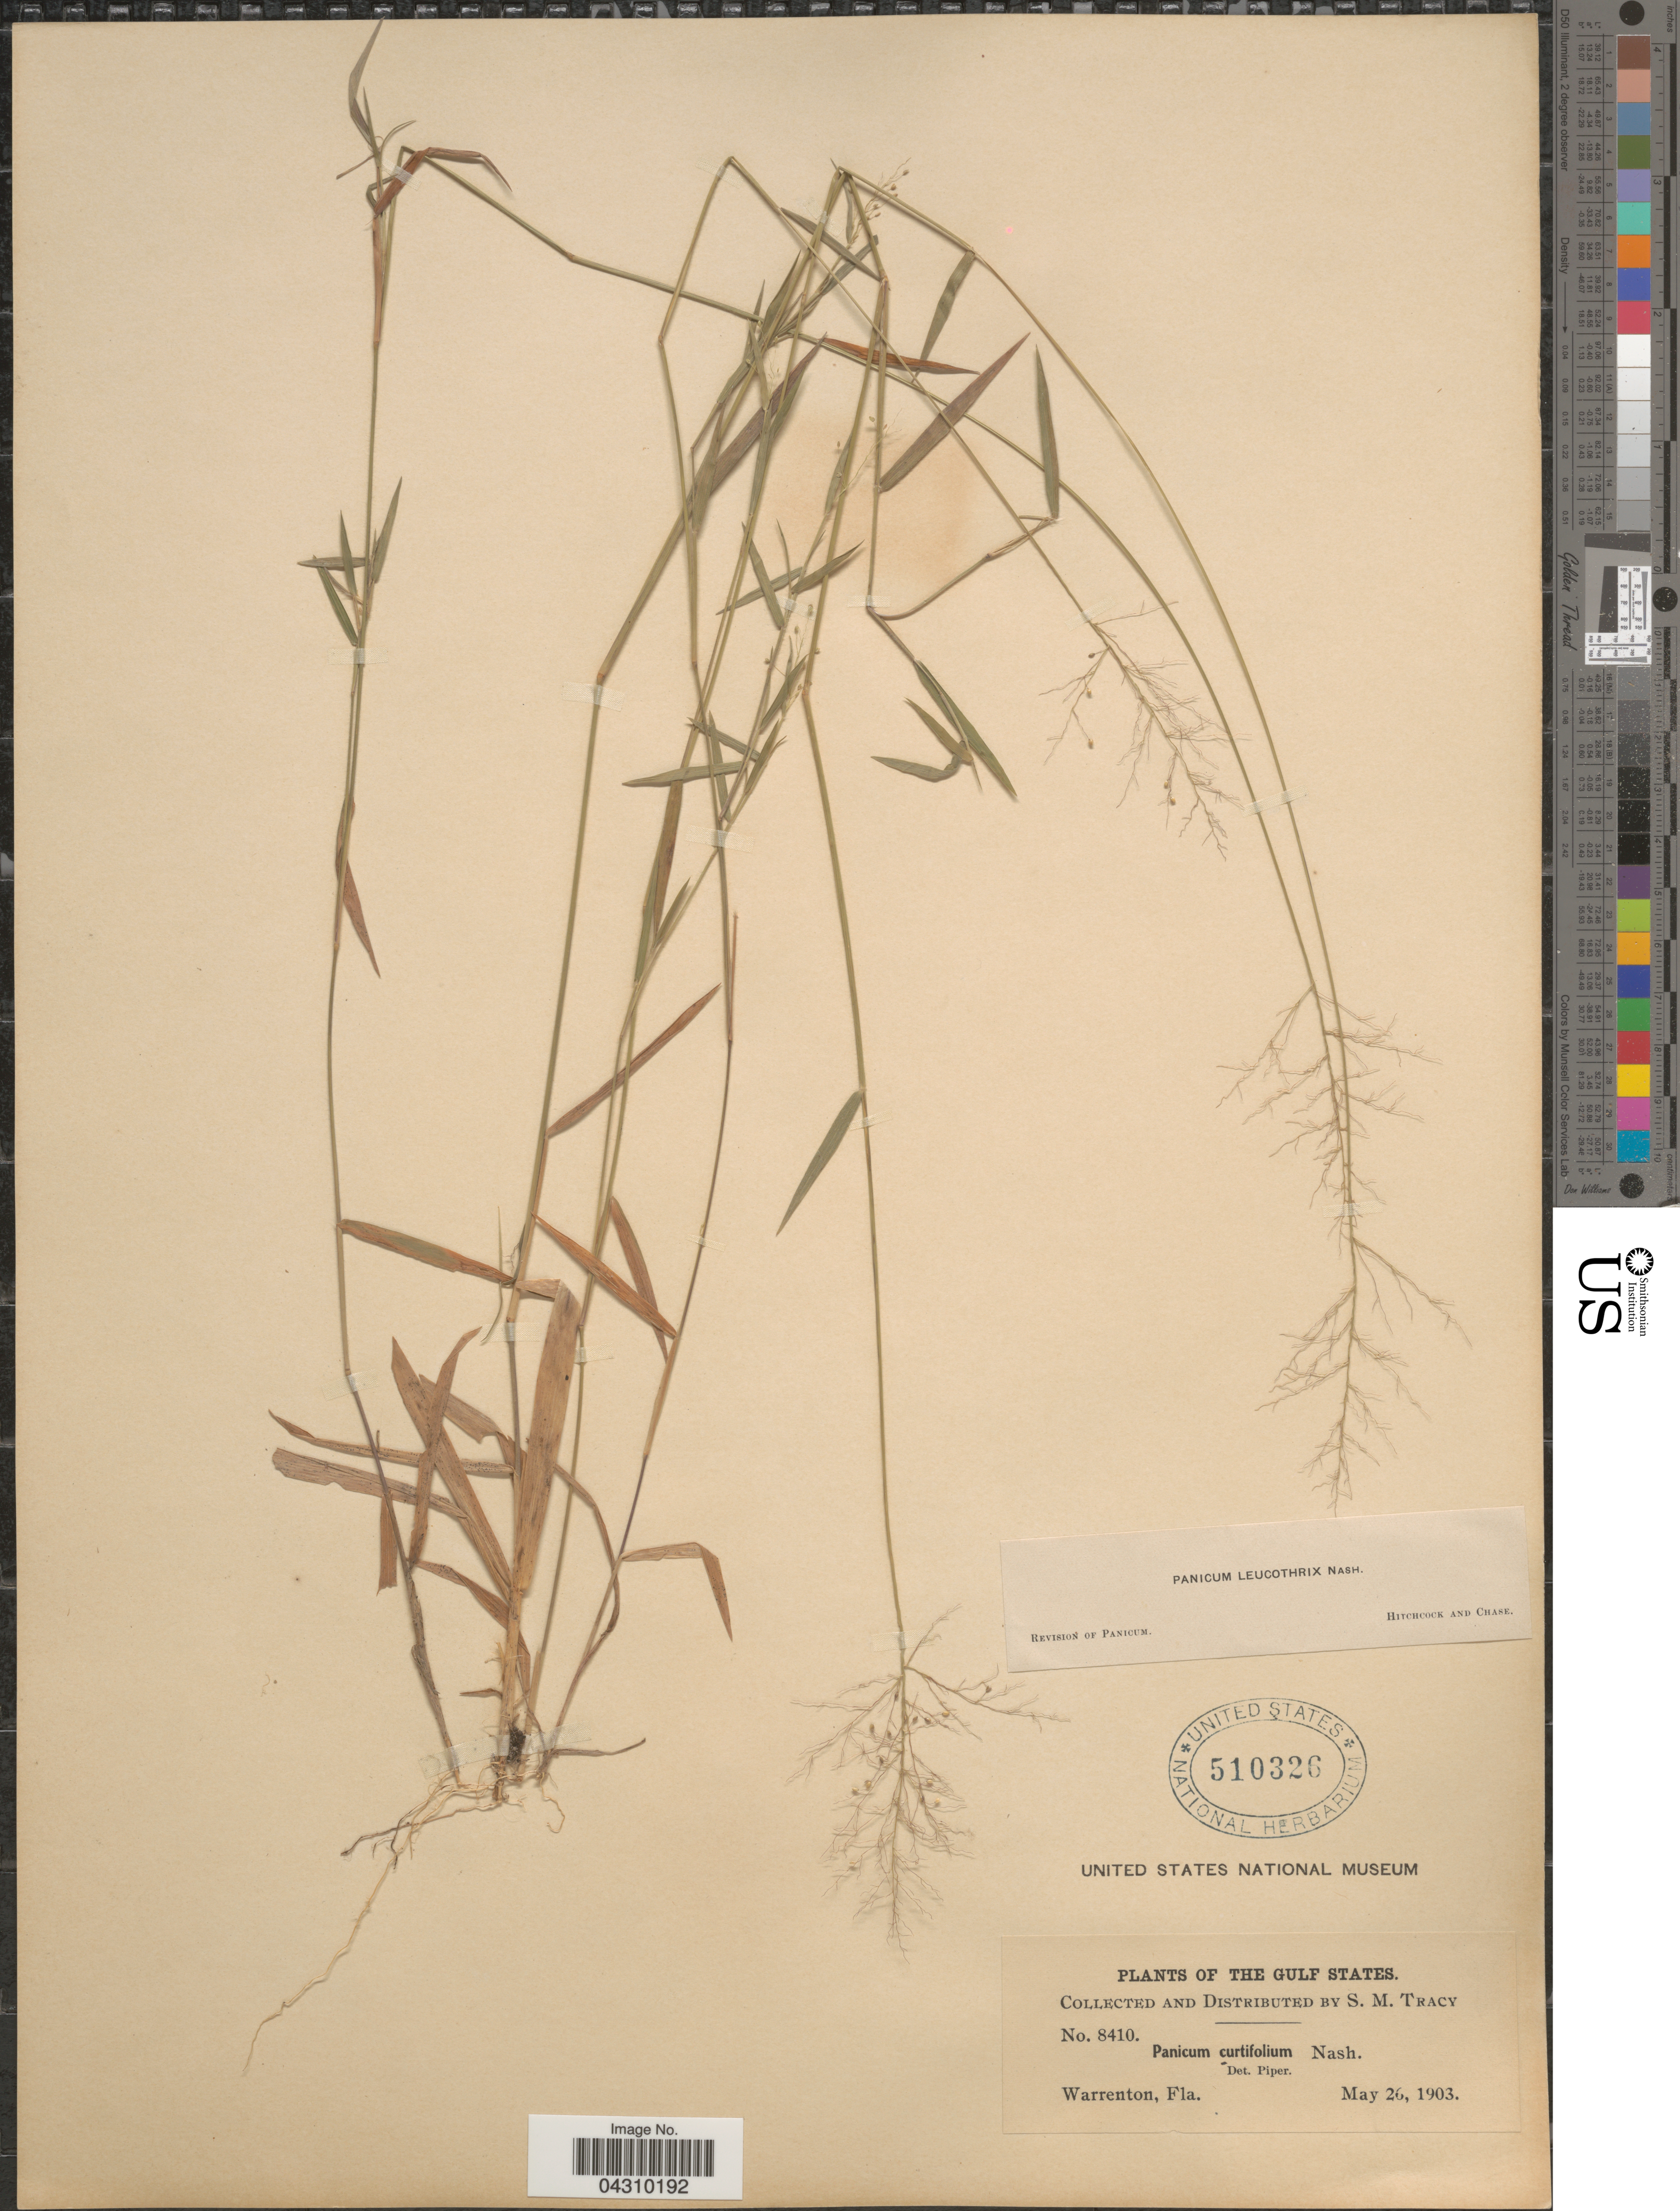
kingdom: Plantae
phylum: Tracheophyta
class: Liliopsida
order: Poales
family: Poaceae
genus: Dichanthelium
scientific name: Dichanthelium acuminatum var. acuminatum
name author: (Sw.) Gould & C.A. Clark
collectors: S. M. Tracy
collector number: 8410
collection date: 1903-05-26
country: United States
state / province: Florida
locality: Gulf States. Warrenton.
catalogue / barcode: US 510326